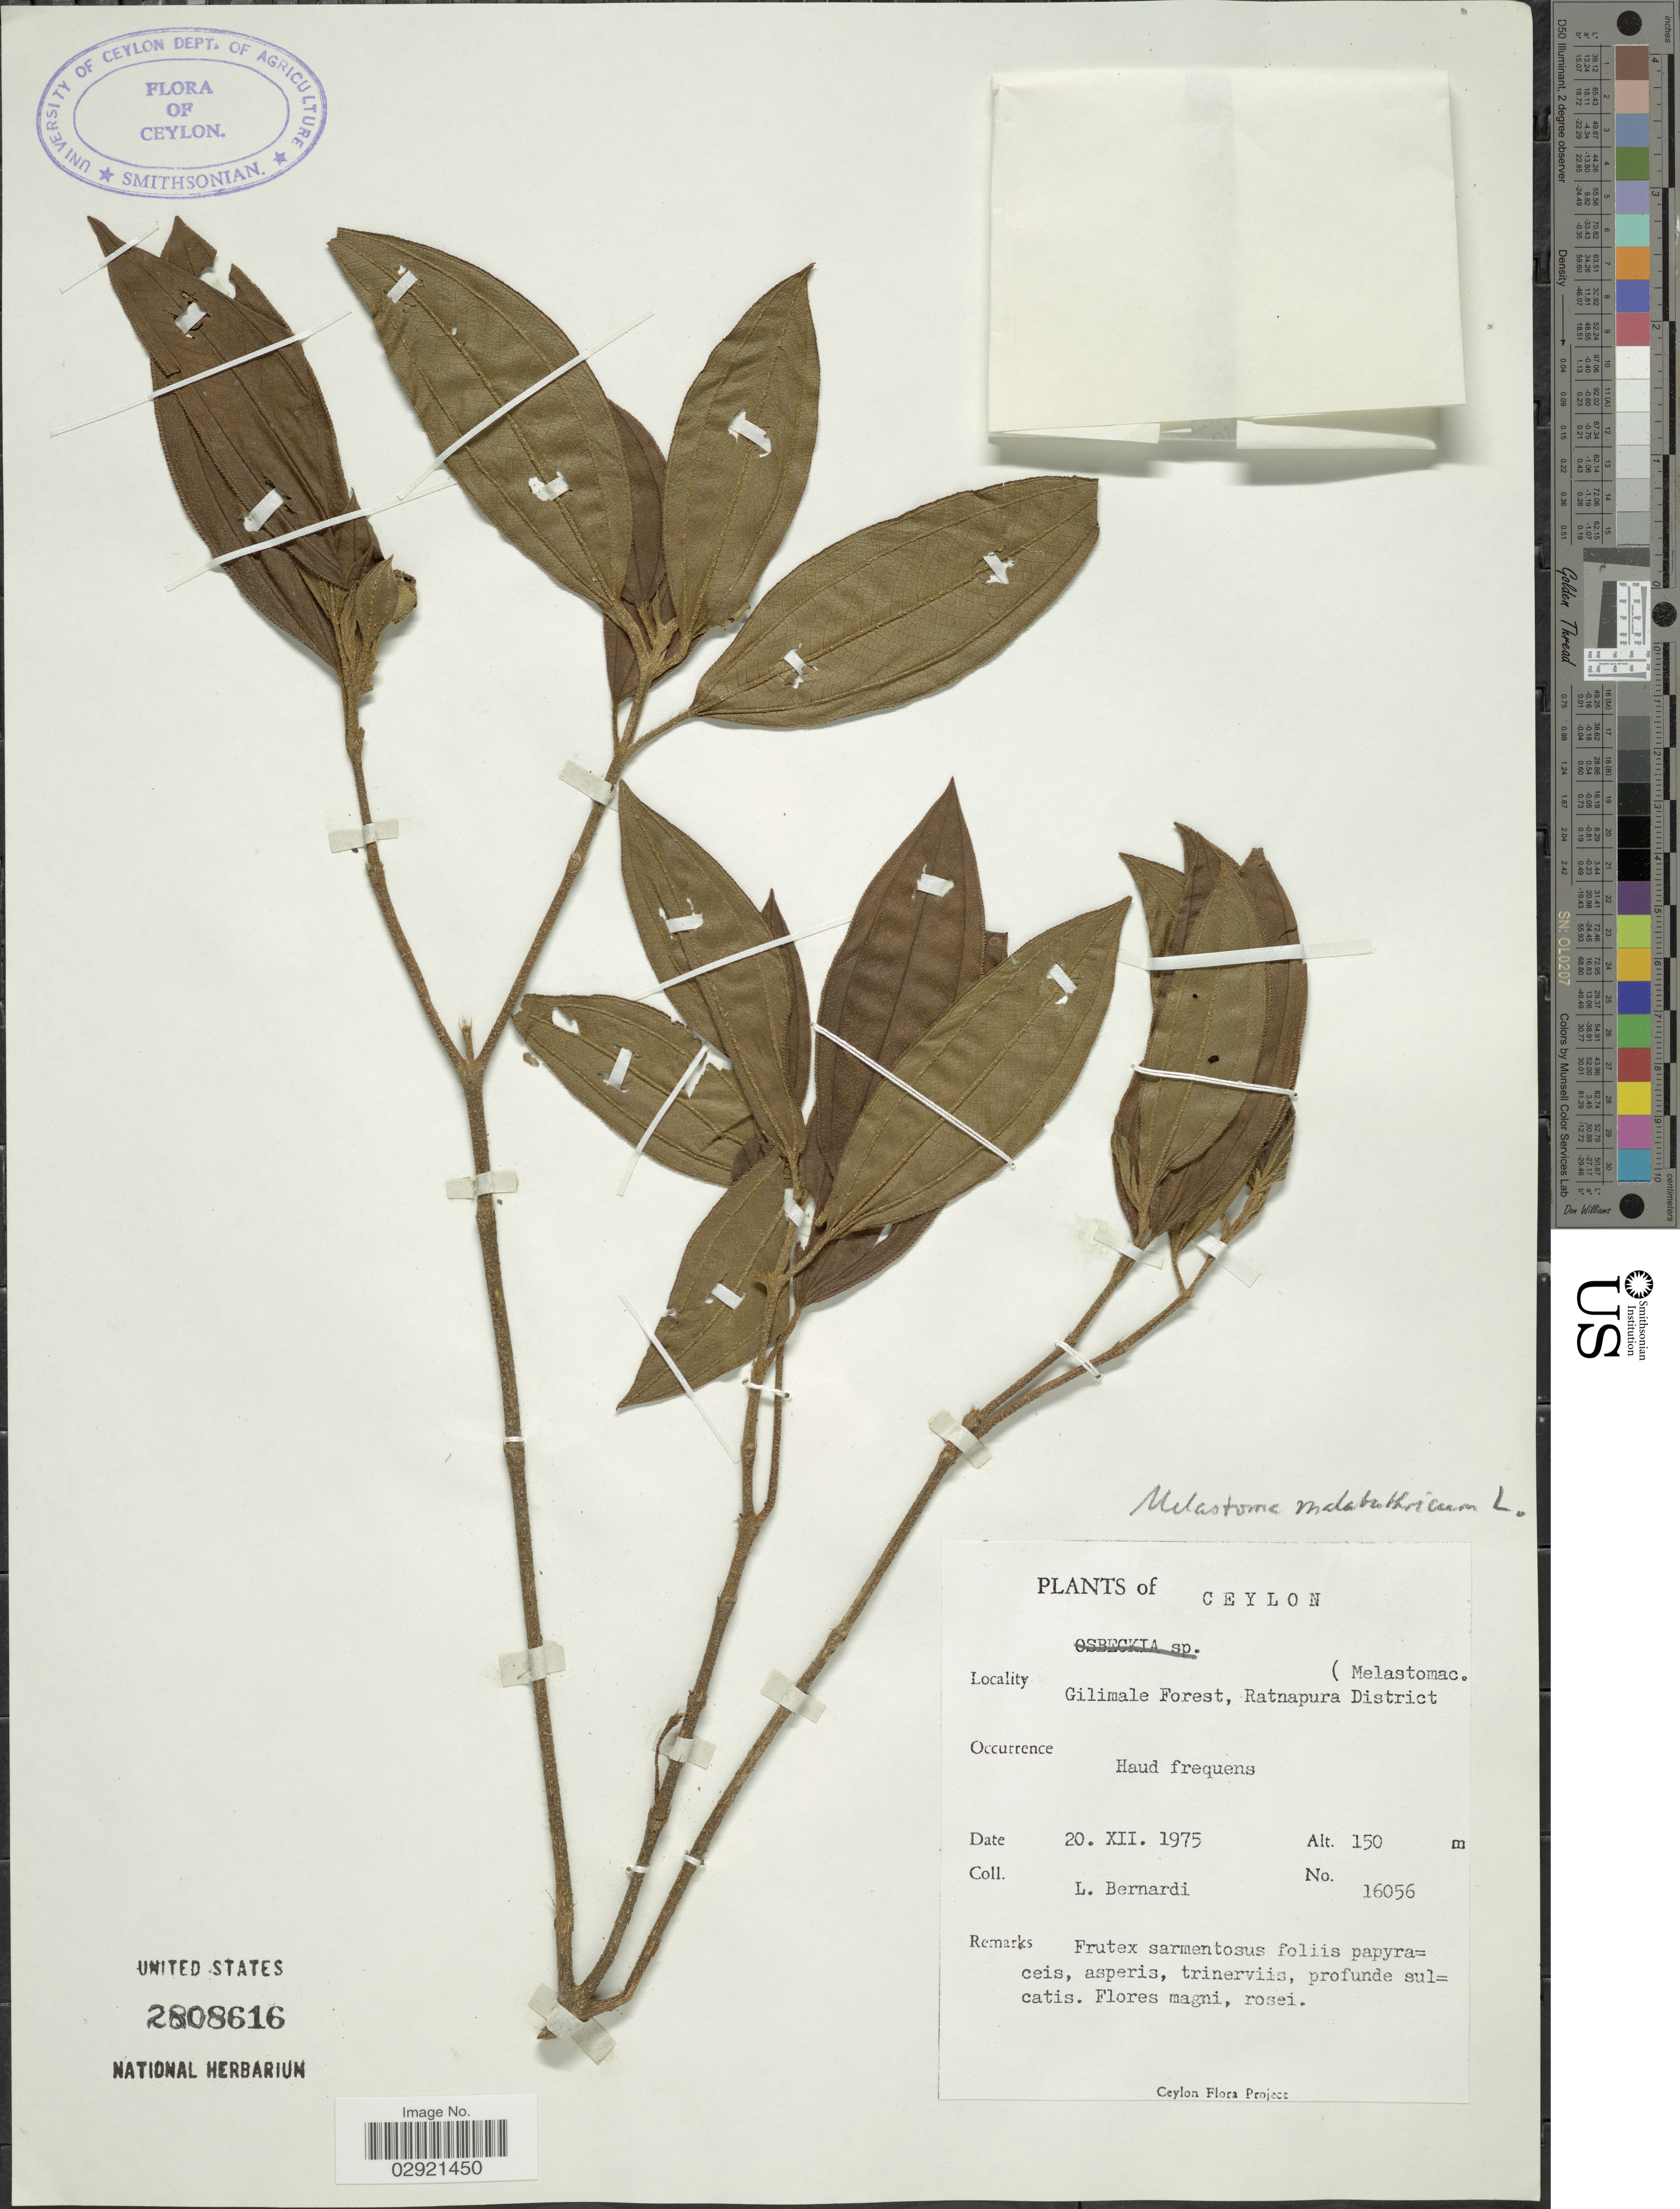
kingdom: Plantae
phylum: Tracheophyta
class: Magnoliopsida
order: Myrtales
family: Melastomataceae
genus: Melastoma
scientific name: Melastoma malabathricum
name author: L.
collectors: L. Bernardi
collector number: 16056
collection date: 1975-12-20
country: Sri Lanka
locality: Ceylon. Gilimale Forest, Ratnapura District.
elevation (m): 150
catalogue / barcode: US 2808616